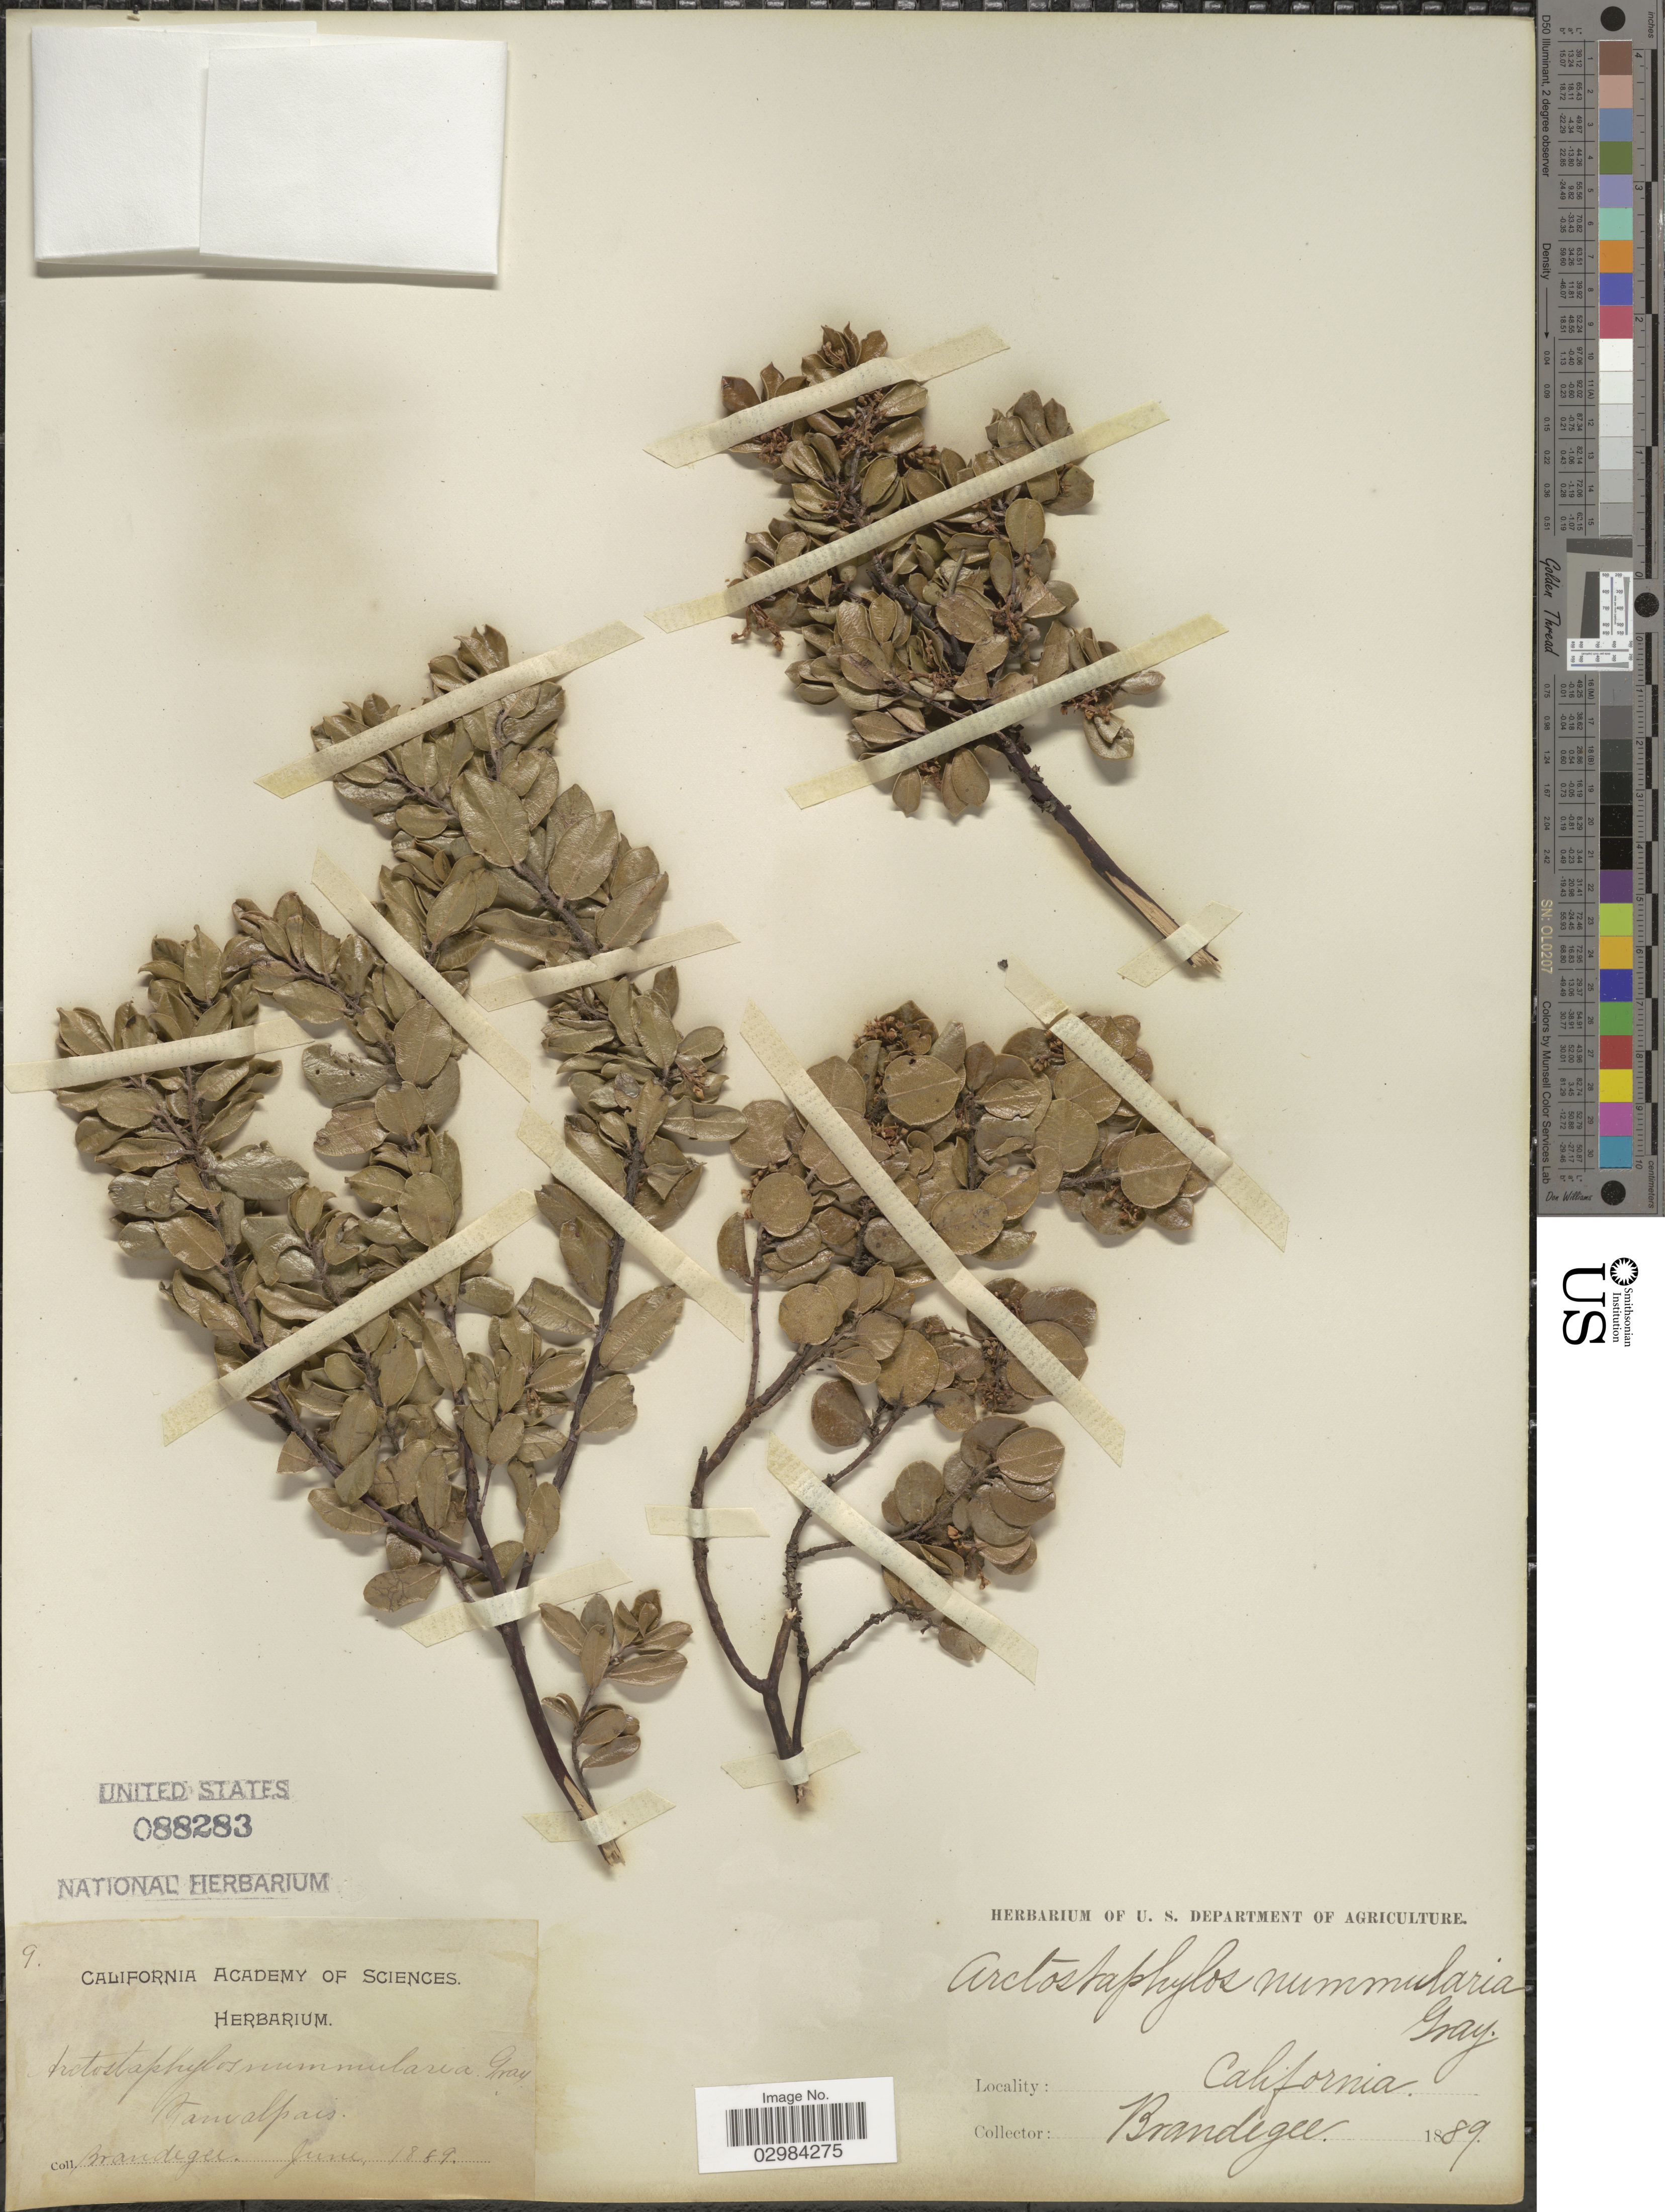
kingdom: Plantae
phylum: Tracheophyta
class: Magnoliopsida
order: Ericales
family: Ericaceae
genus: Arctostaphylos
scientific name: Arctostaphylos nummularia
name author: A. Gray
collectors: -- Brandegee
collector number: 9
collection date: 1889-06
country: United States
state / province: California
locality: Tamalpais.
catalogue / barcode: US 88283